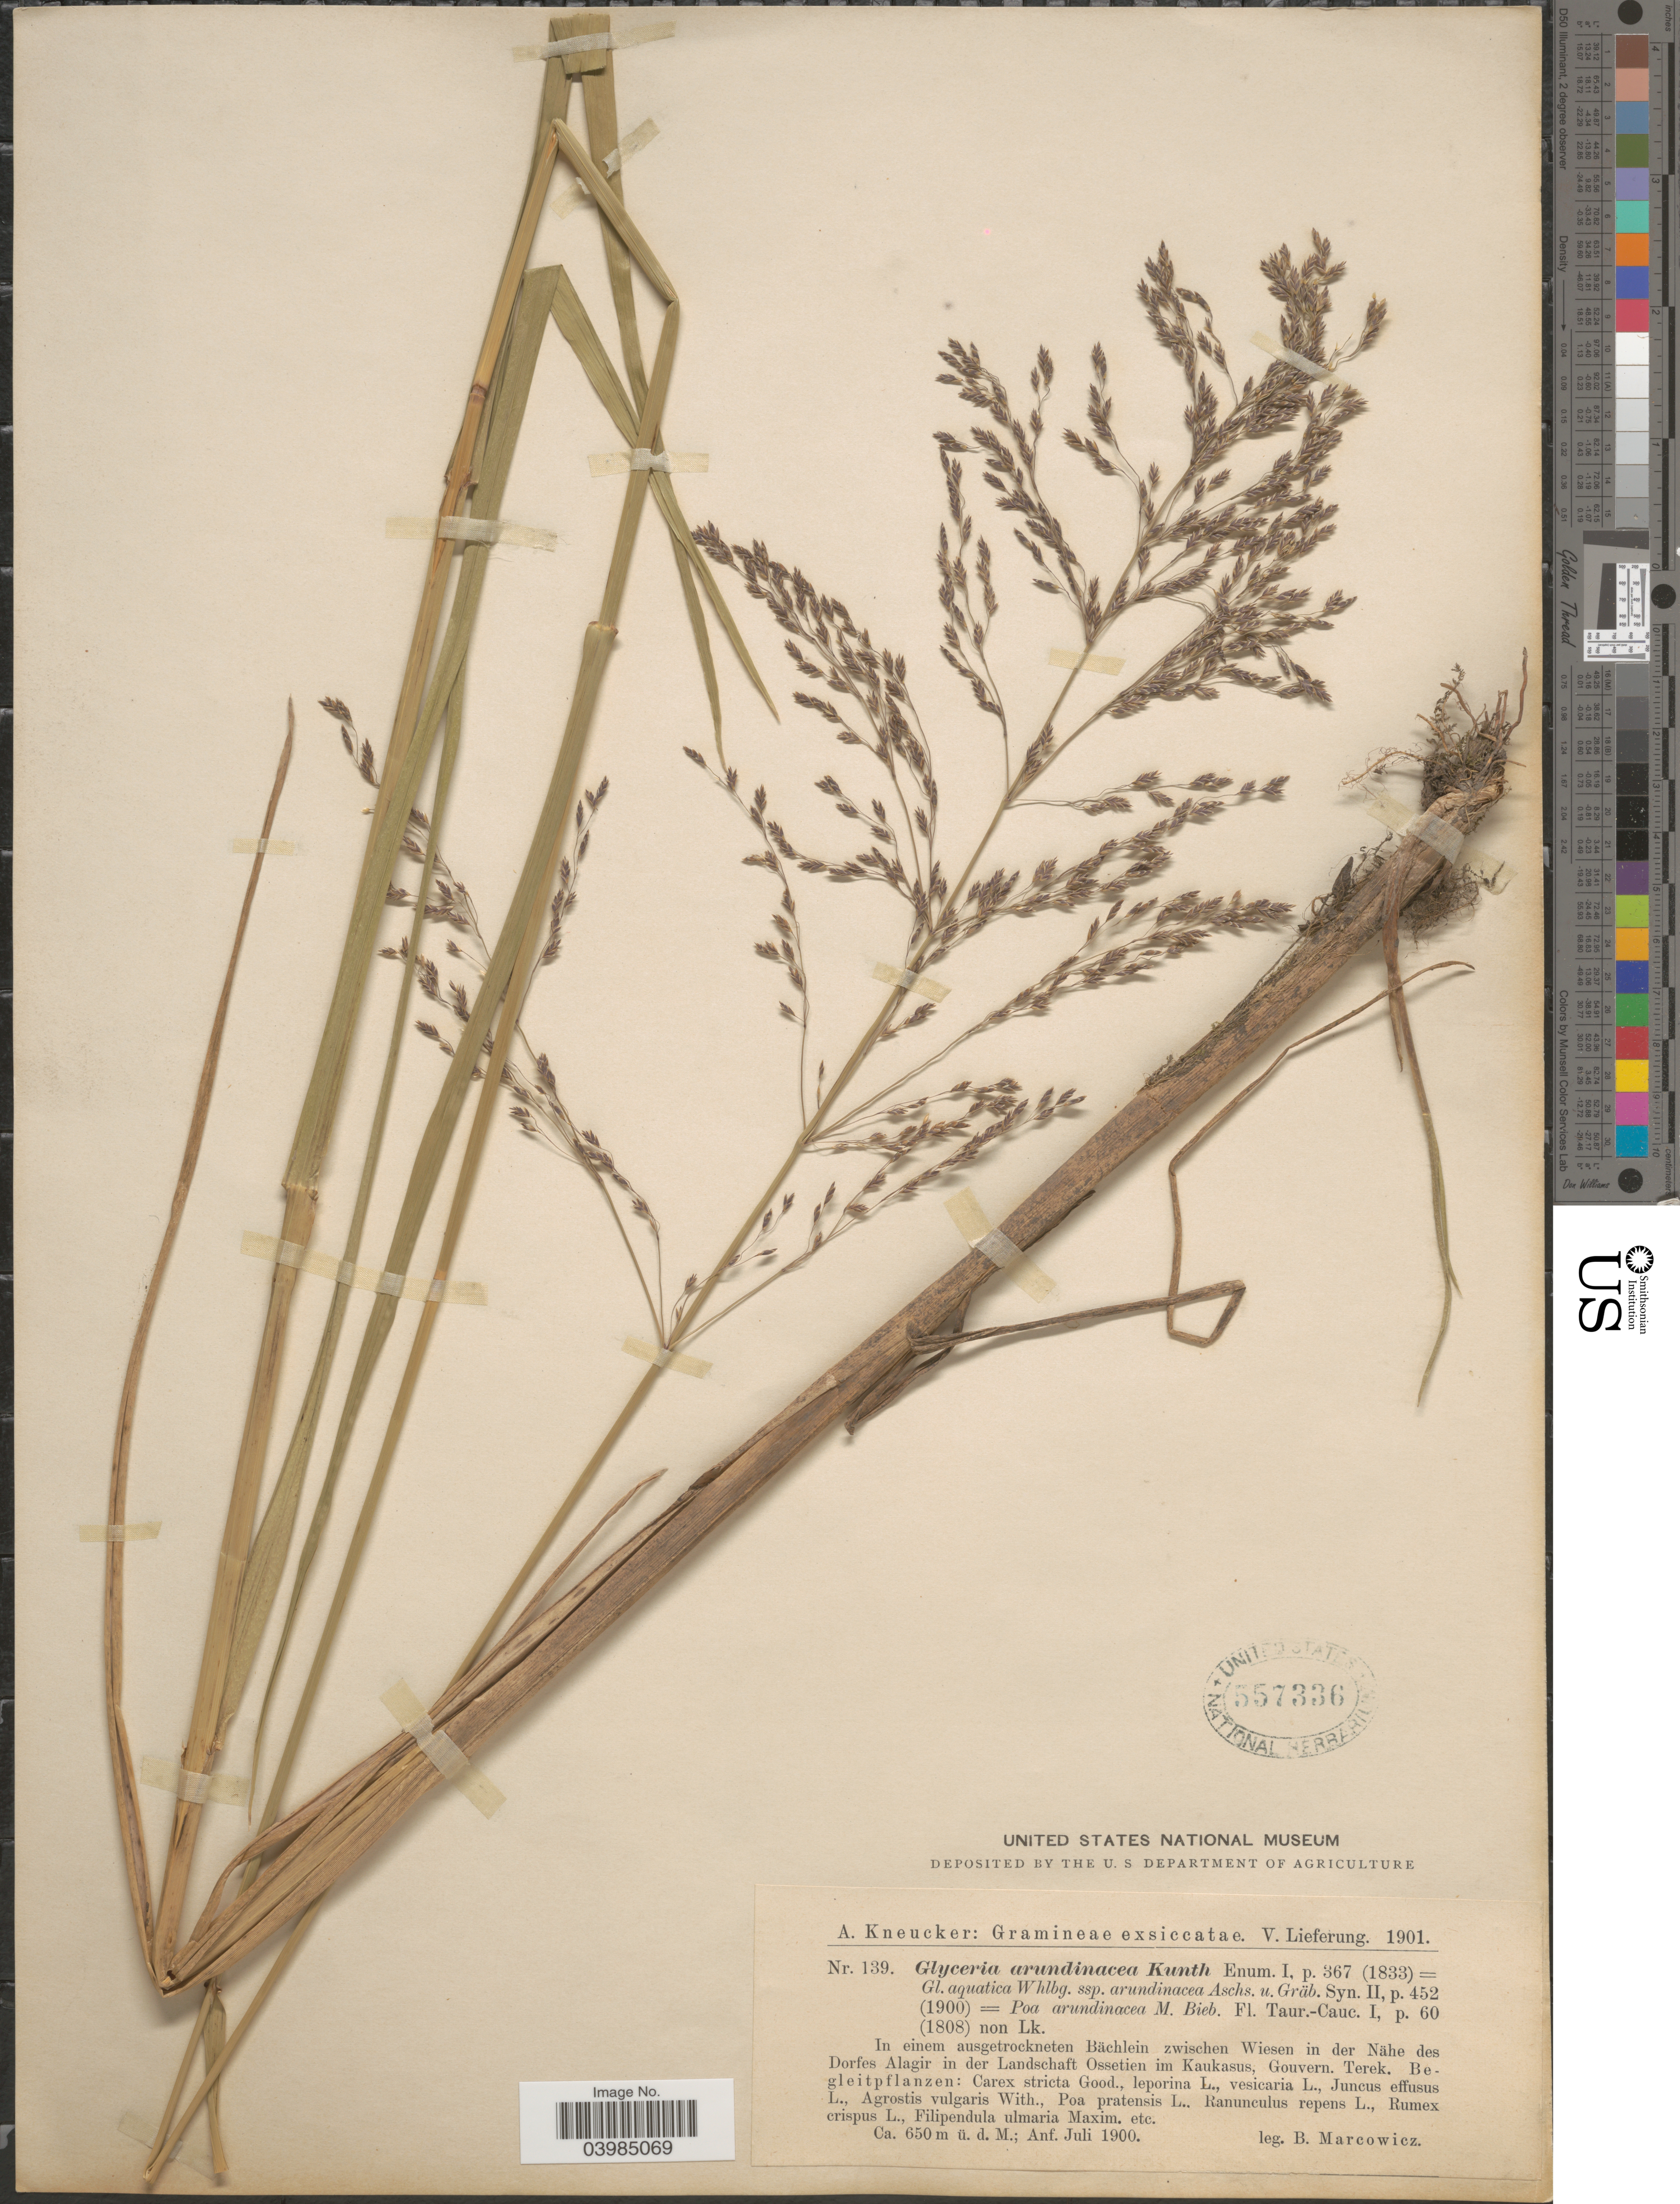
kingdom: Plantae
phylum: Tracheophyta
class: Liliopsida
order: Poales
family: Poaceae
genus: Glyceria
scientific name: Glyceria arundinacea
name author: Kunth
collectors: B. Marcowicz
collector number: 139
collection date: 1900-07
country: Russian Federation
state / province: Severo-Osetiya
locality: In einem ausgetrockneten Bächlein zwischen Wiesen in der Nähe des Dorfes Alagir in der Landschaft Ossetien im Kaukasus, Gouvern. Terek.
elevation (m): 650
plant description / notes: Mullinger, M.D. - University of Vermont - leaf tissue:DNA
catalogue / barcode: US 557336